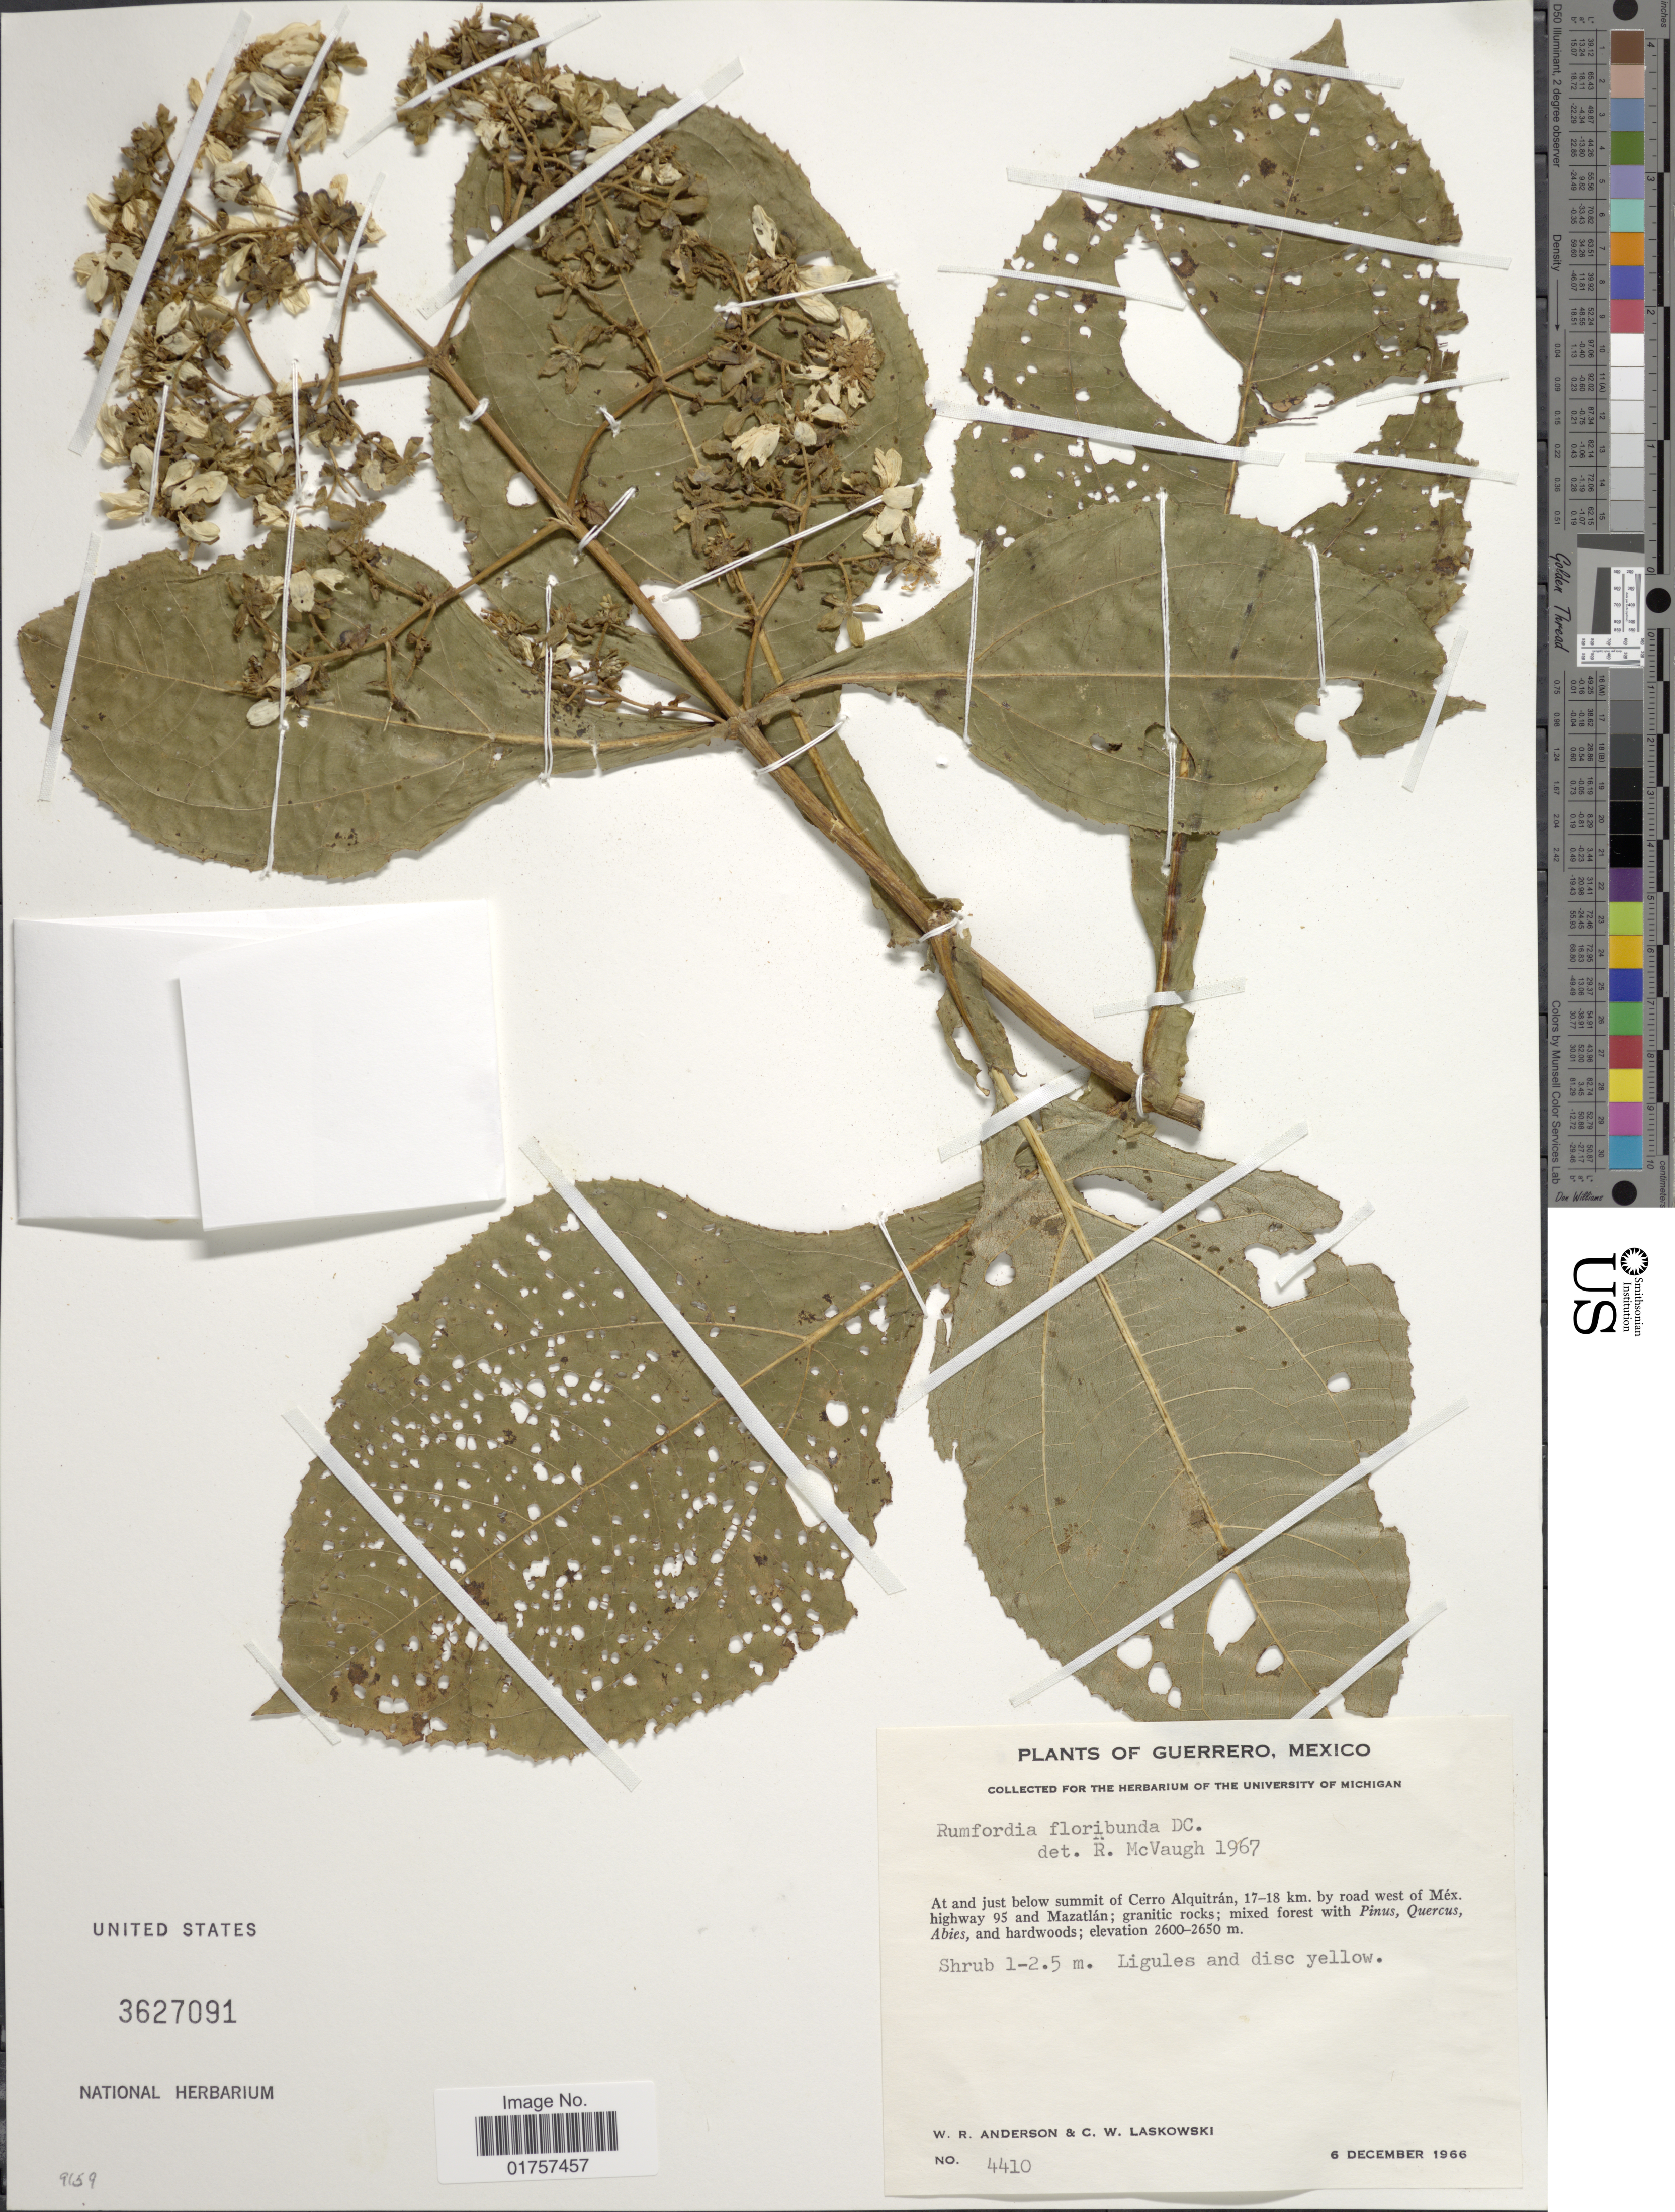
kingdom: Plantae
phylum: Tracheophyta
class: Magnoliopsida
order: Asterales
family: Asteraceae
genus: Rumfordia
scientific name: Rumfordia floribunda var. australis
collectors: W. Anderson & C. Laskowski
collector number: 4410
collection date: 1966-12-06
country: Mexico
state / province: Guerrero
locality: At and just below summit of Cerro Alquitrán, 17-18 km. by road west of Méx. highway 95 and Mazatlán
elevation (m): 2600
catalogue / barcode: US 3627091